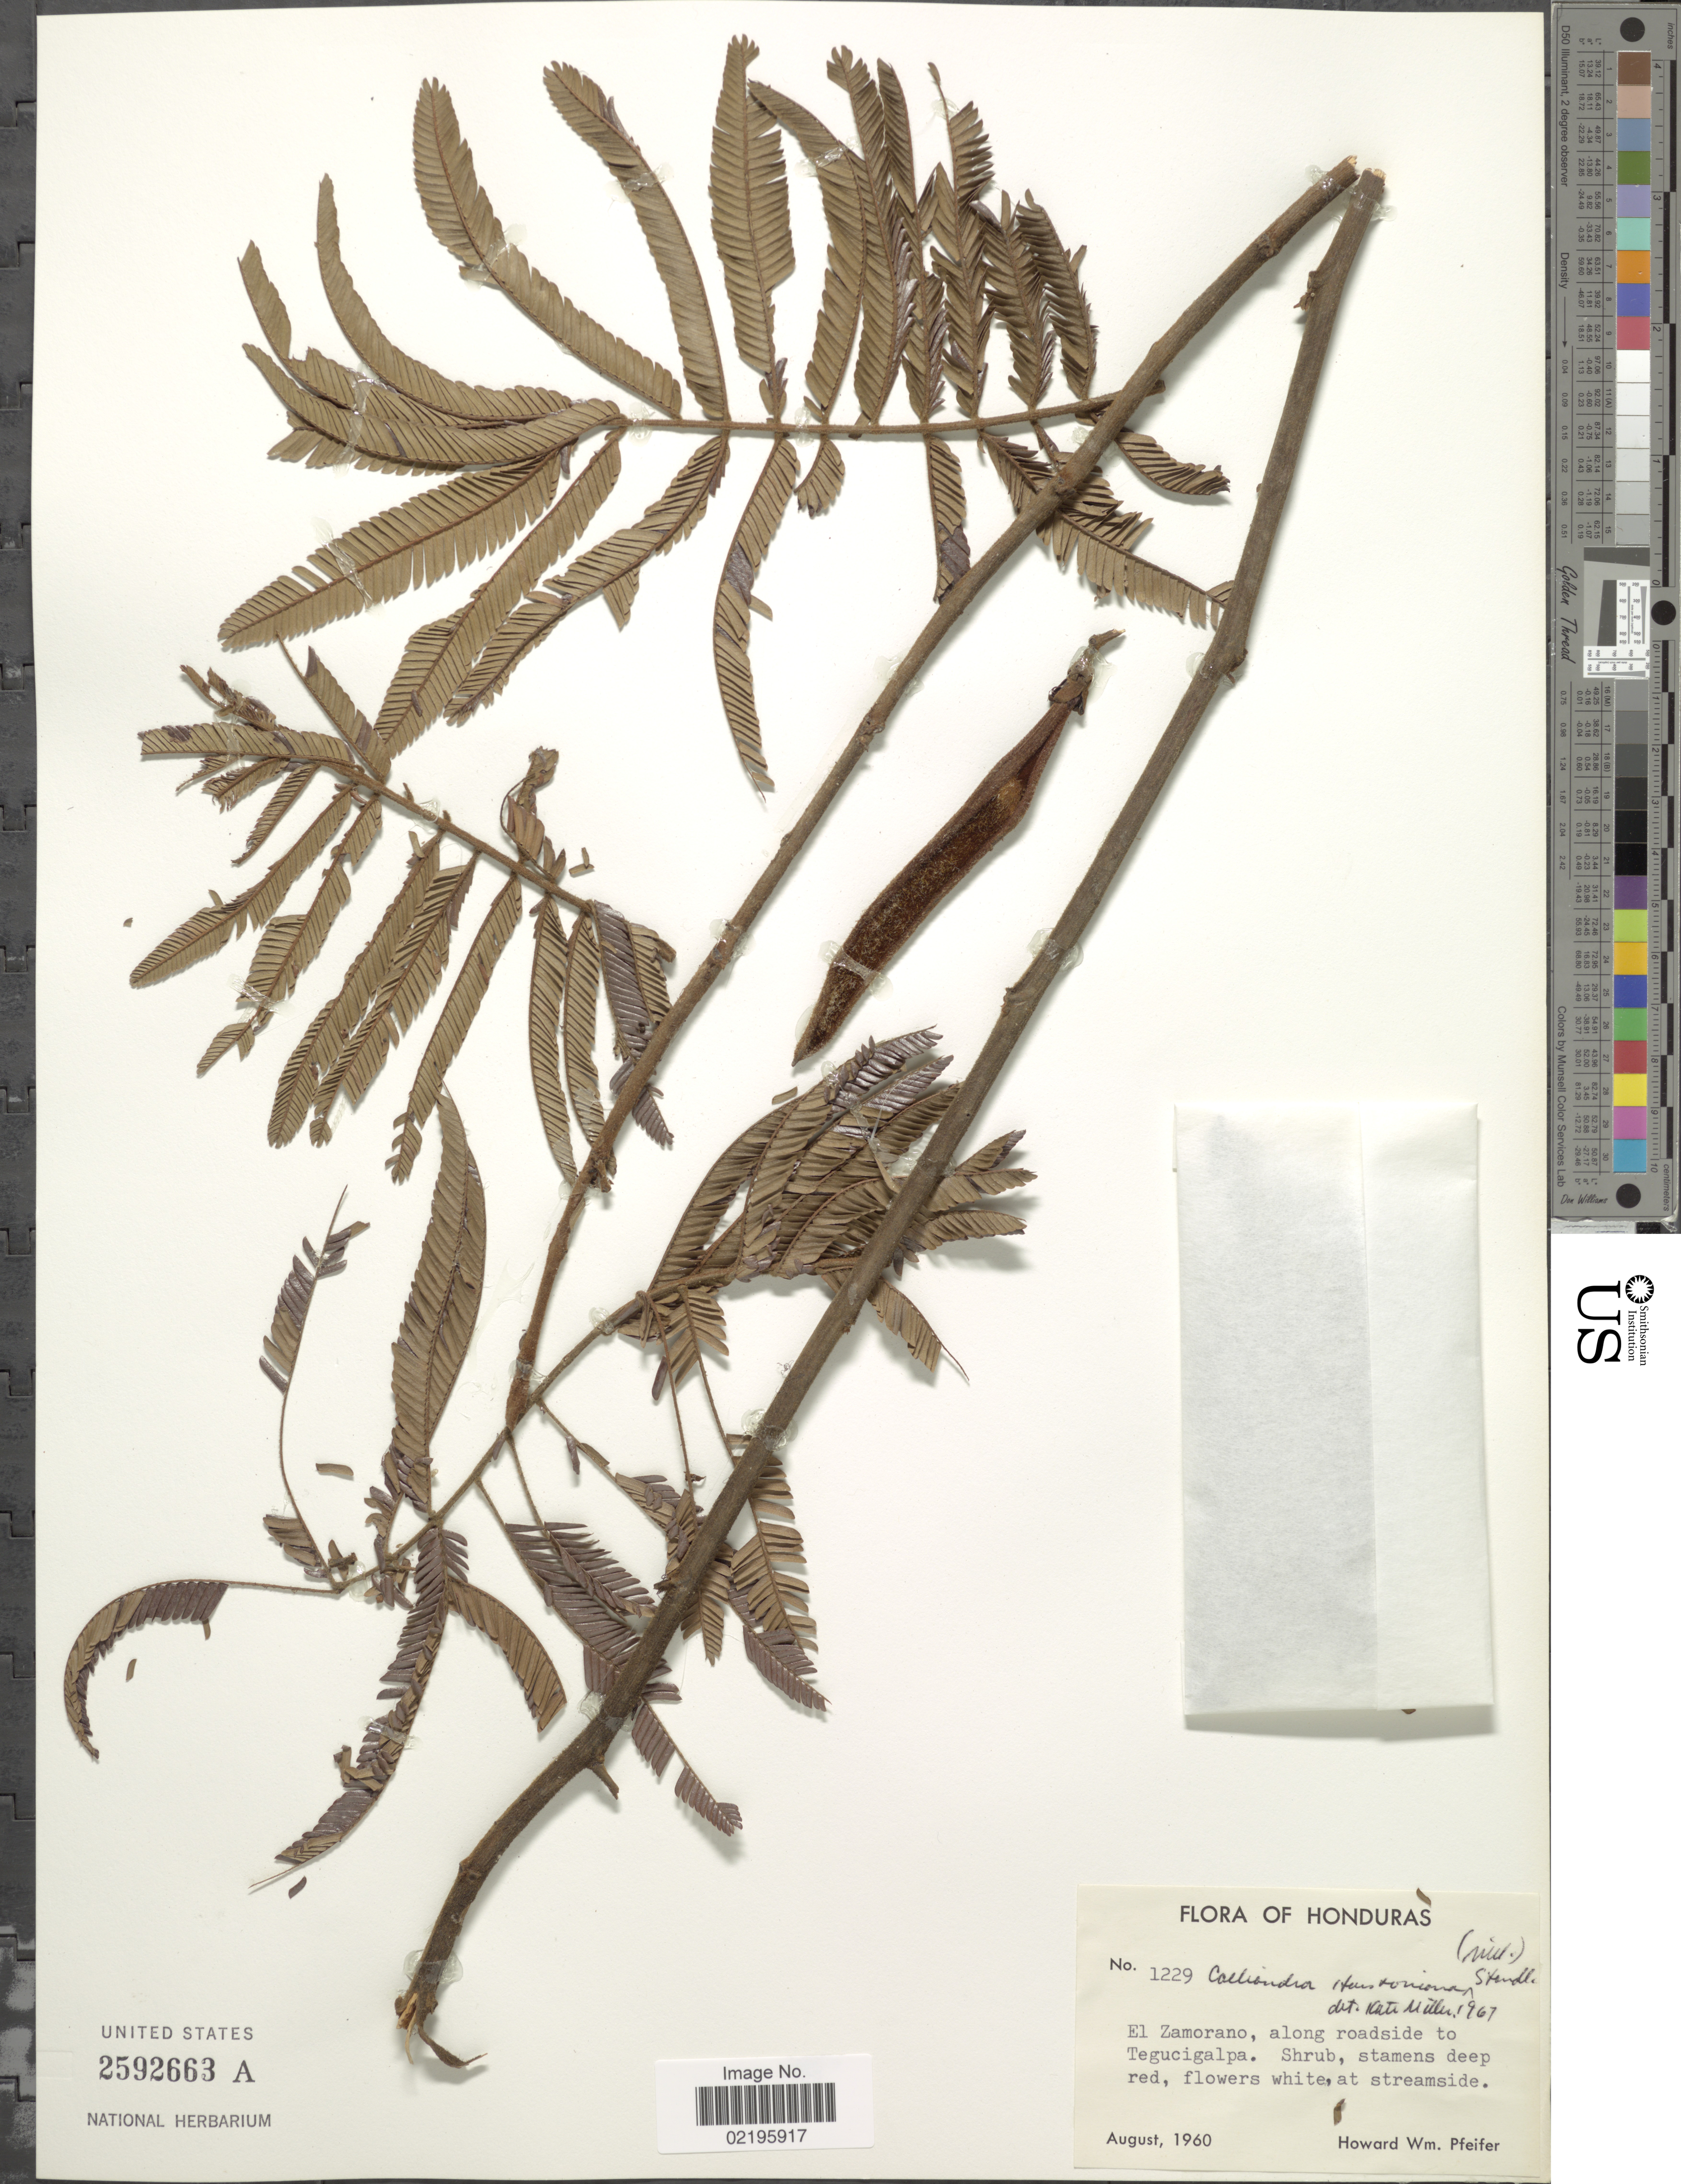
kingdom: Plantae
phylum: Tracheophyta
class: Magnoliopsida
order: Fabales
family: Fabaceae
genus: Calliandra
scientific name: Calliandra houstoniana var. houstoniana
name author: (Mill.) Standl.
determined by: Strong, Mark T., (BOT), Smithsonian Institution - National Museum of Natural History (UNITED STATES)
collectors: H. W. Pfeifer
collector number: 1229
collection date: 1960-08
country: Honduras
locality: El Zamorano, along roadside to Tegucigalpa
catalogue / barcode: US 2592663A